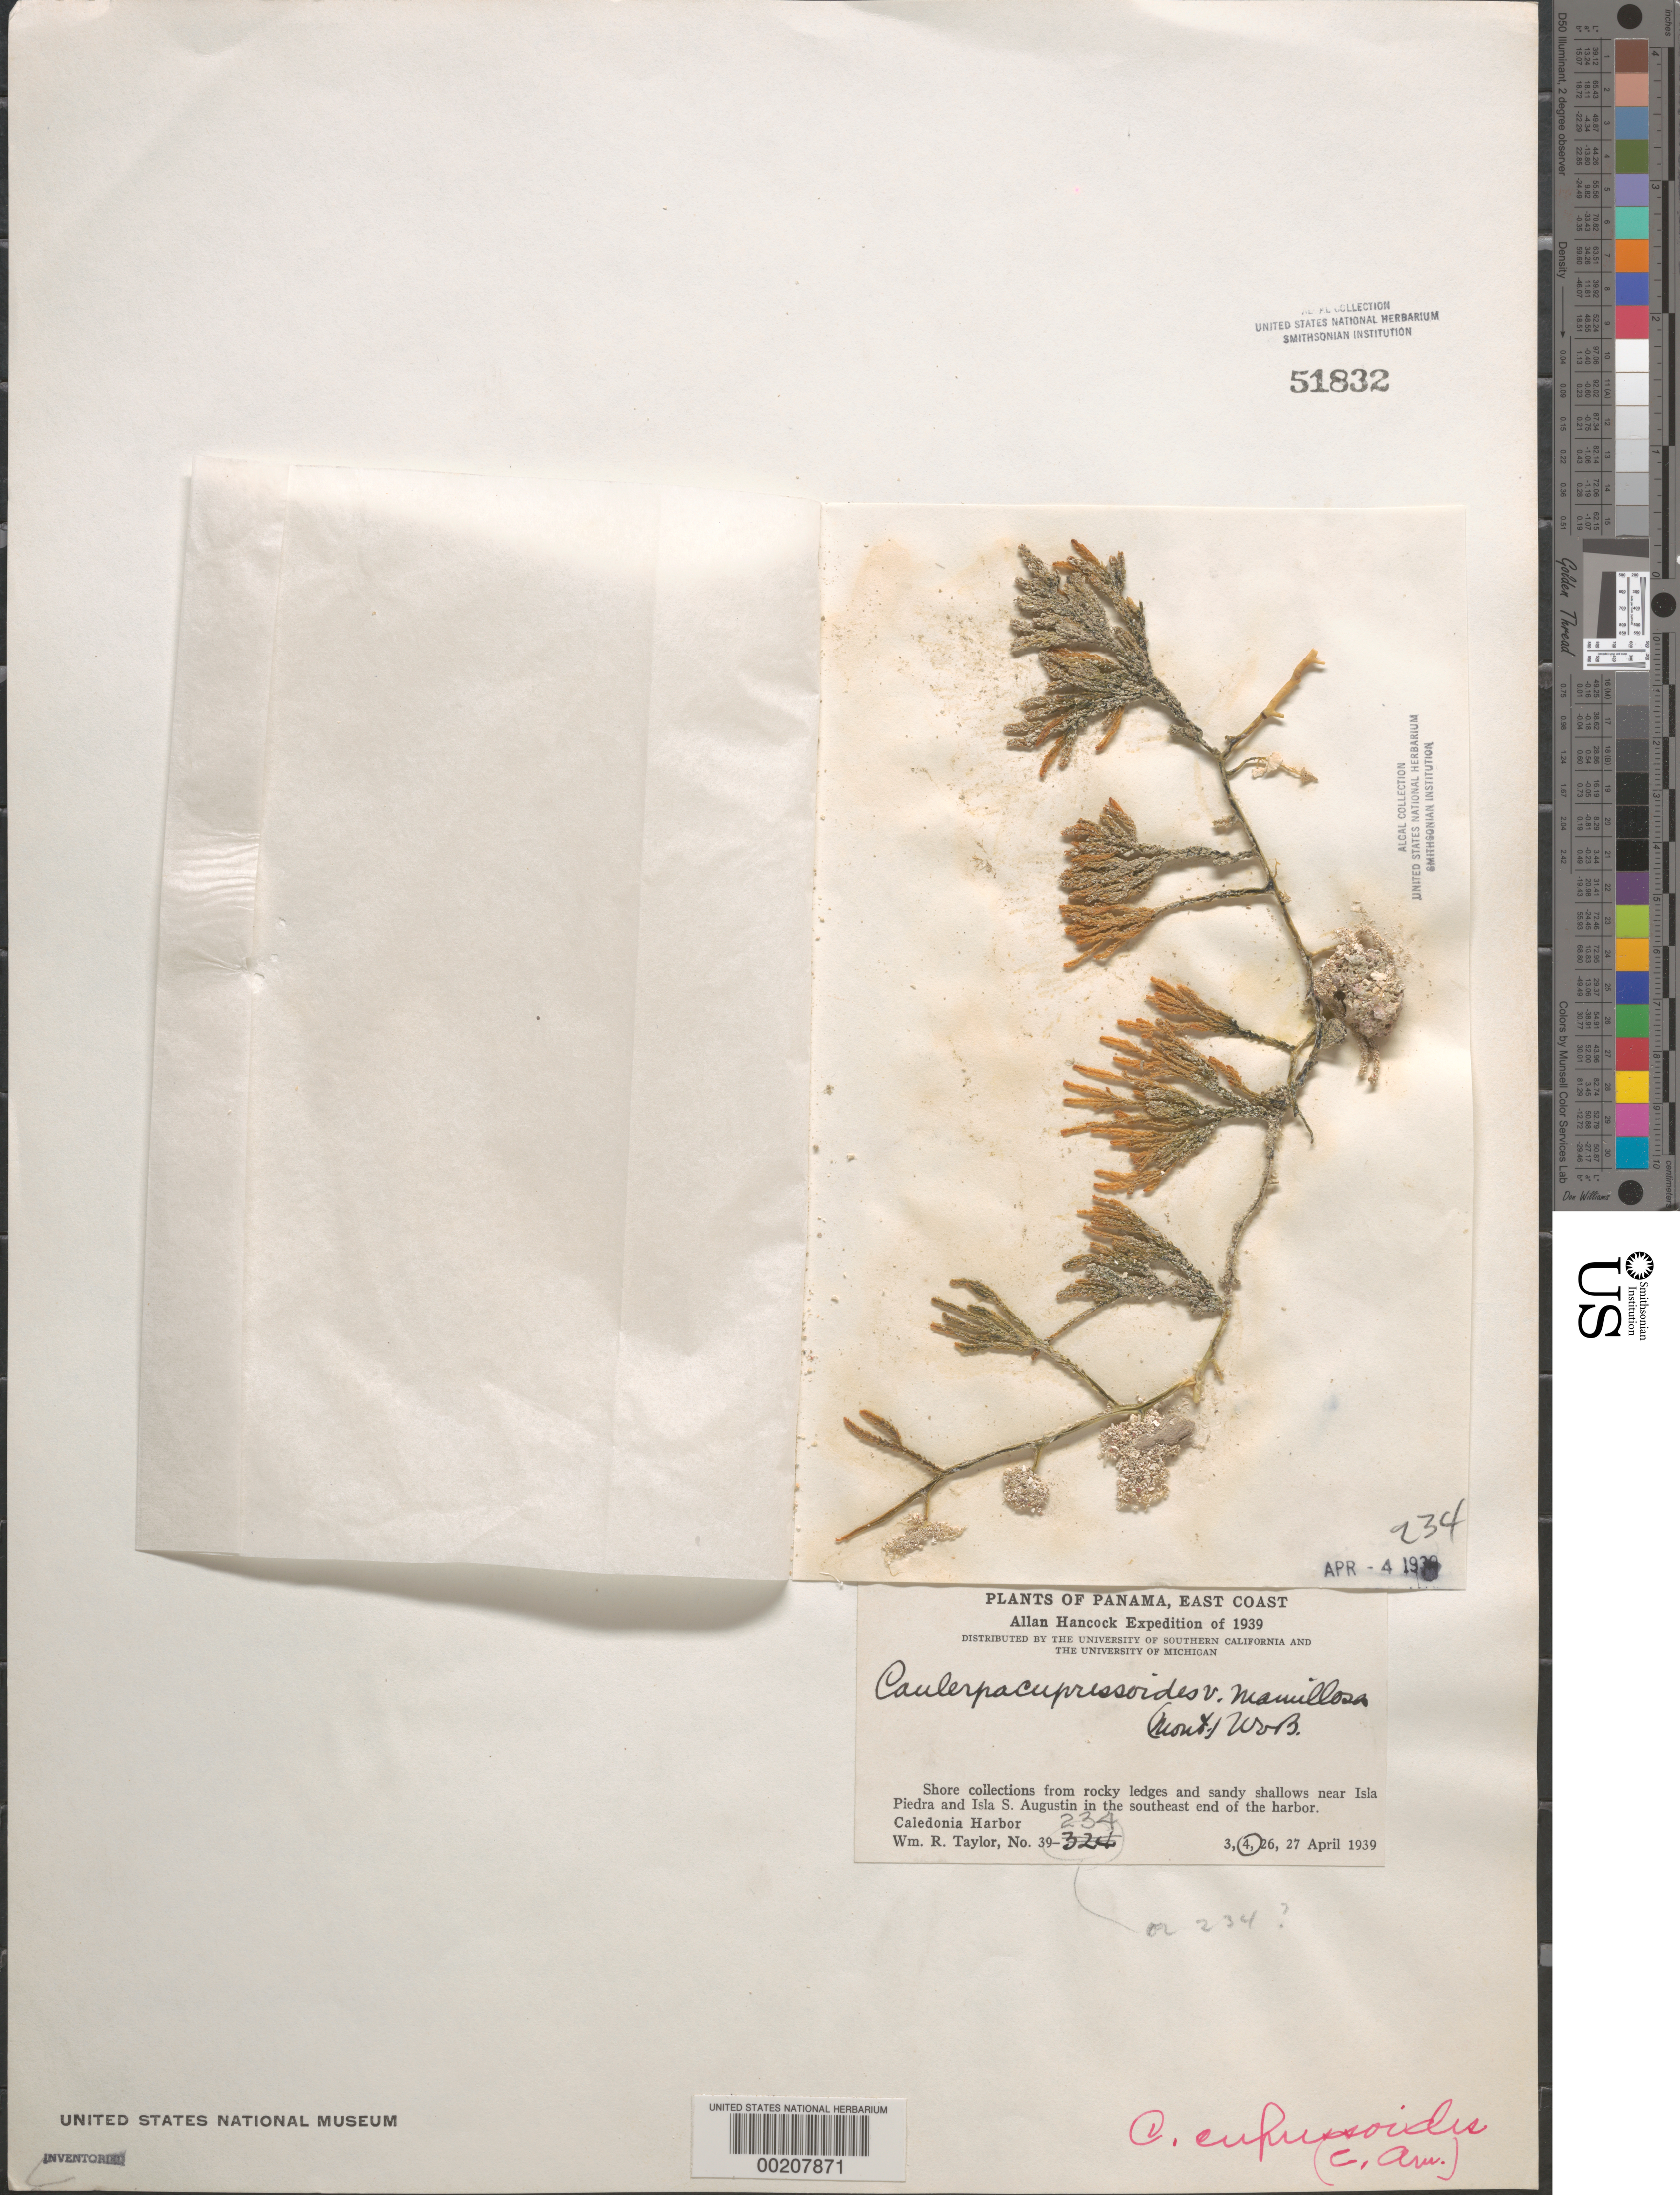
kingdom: Plantae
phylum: Chlorophyta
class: Ulvophyceae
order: Bryopsidales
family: Caulerpaceae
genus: Caulerpa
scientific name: Caulerpa cupressoides var. mamillosa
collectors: W. R. Taylor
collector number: WRT 39-234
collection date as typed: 04 Apr 1939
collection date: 1939-04-04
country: Panama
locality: Southeast Caledonia Harbor, near Isla Piedra and Isla San Augustin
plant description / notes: Allan Hancock Expedition of 1939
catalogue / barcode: US 51832